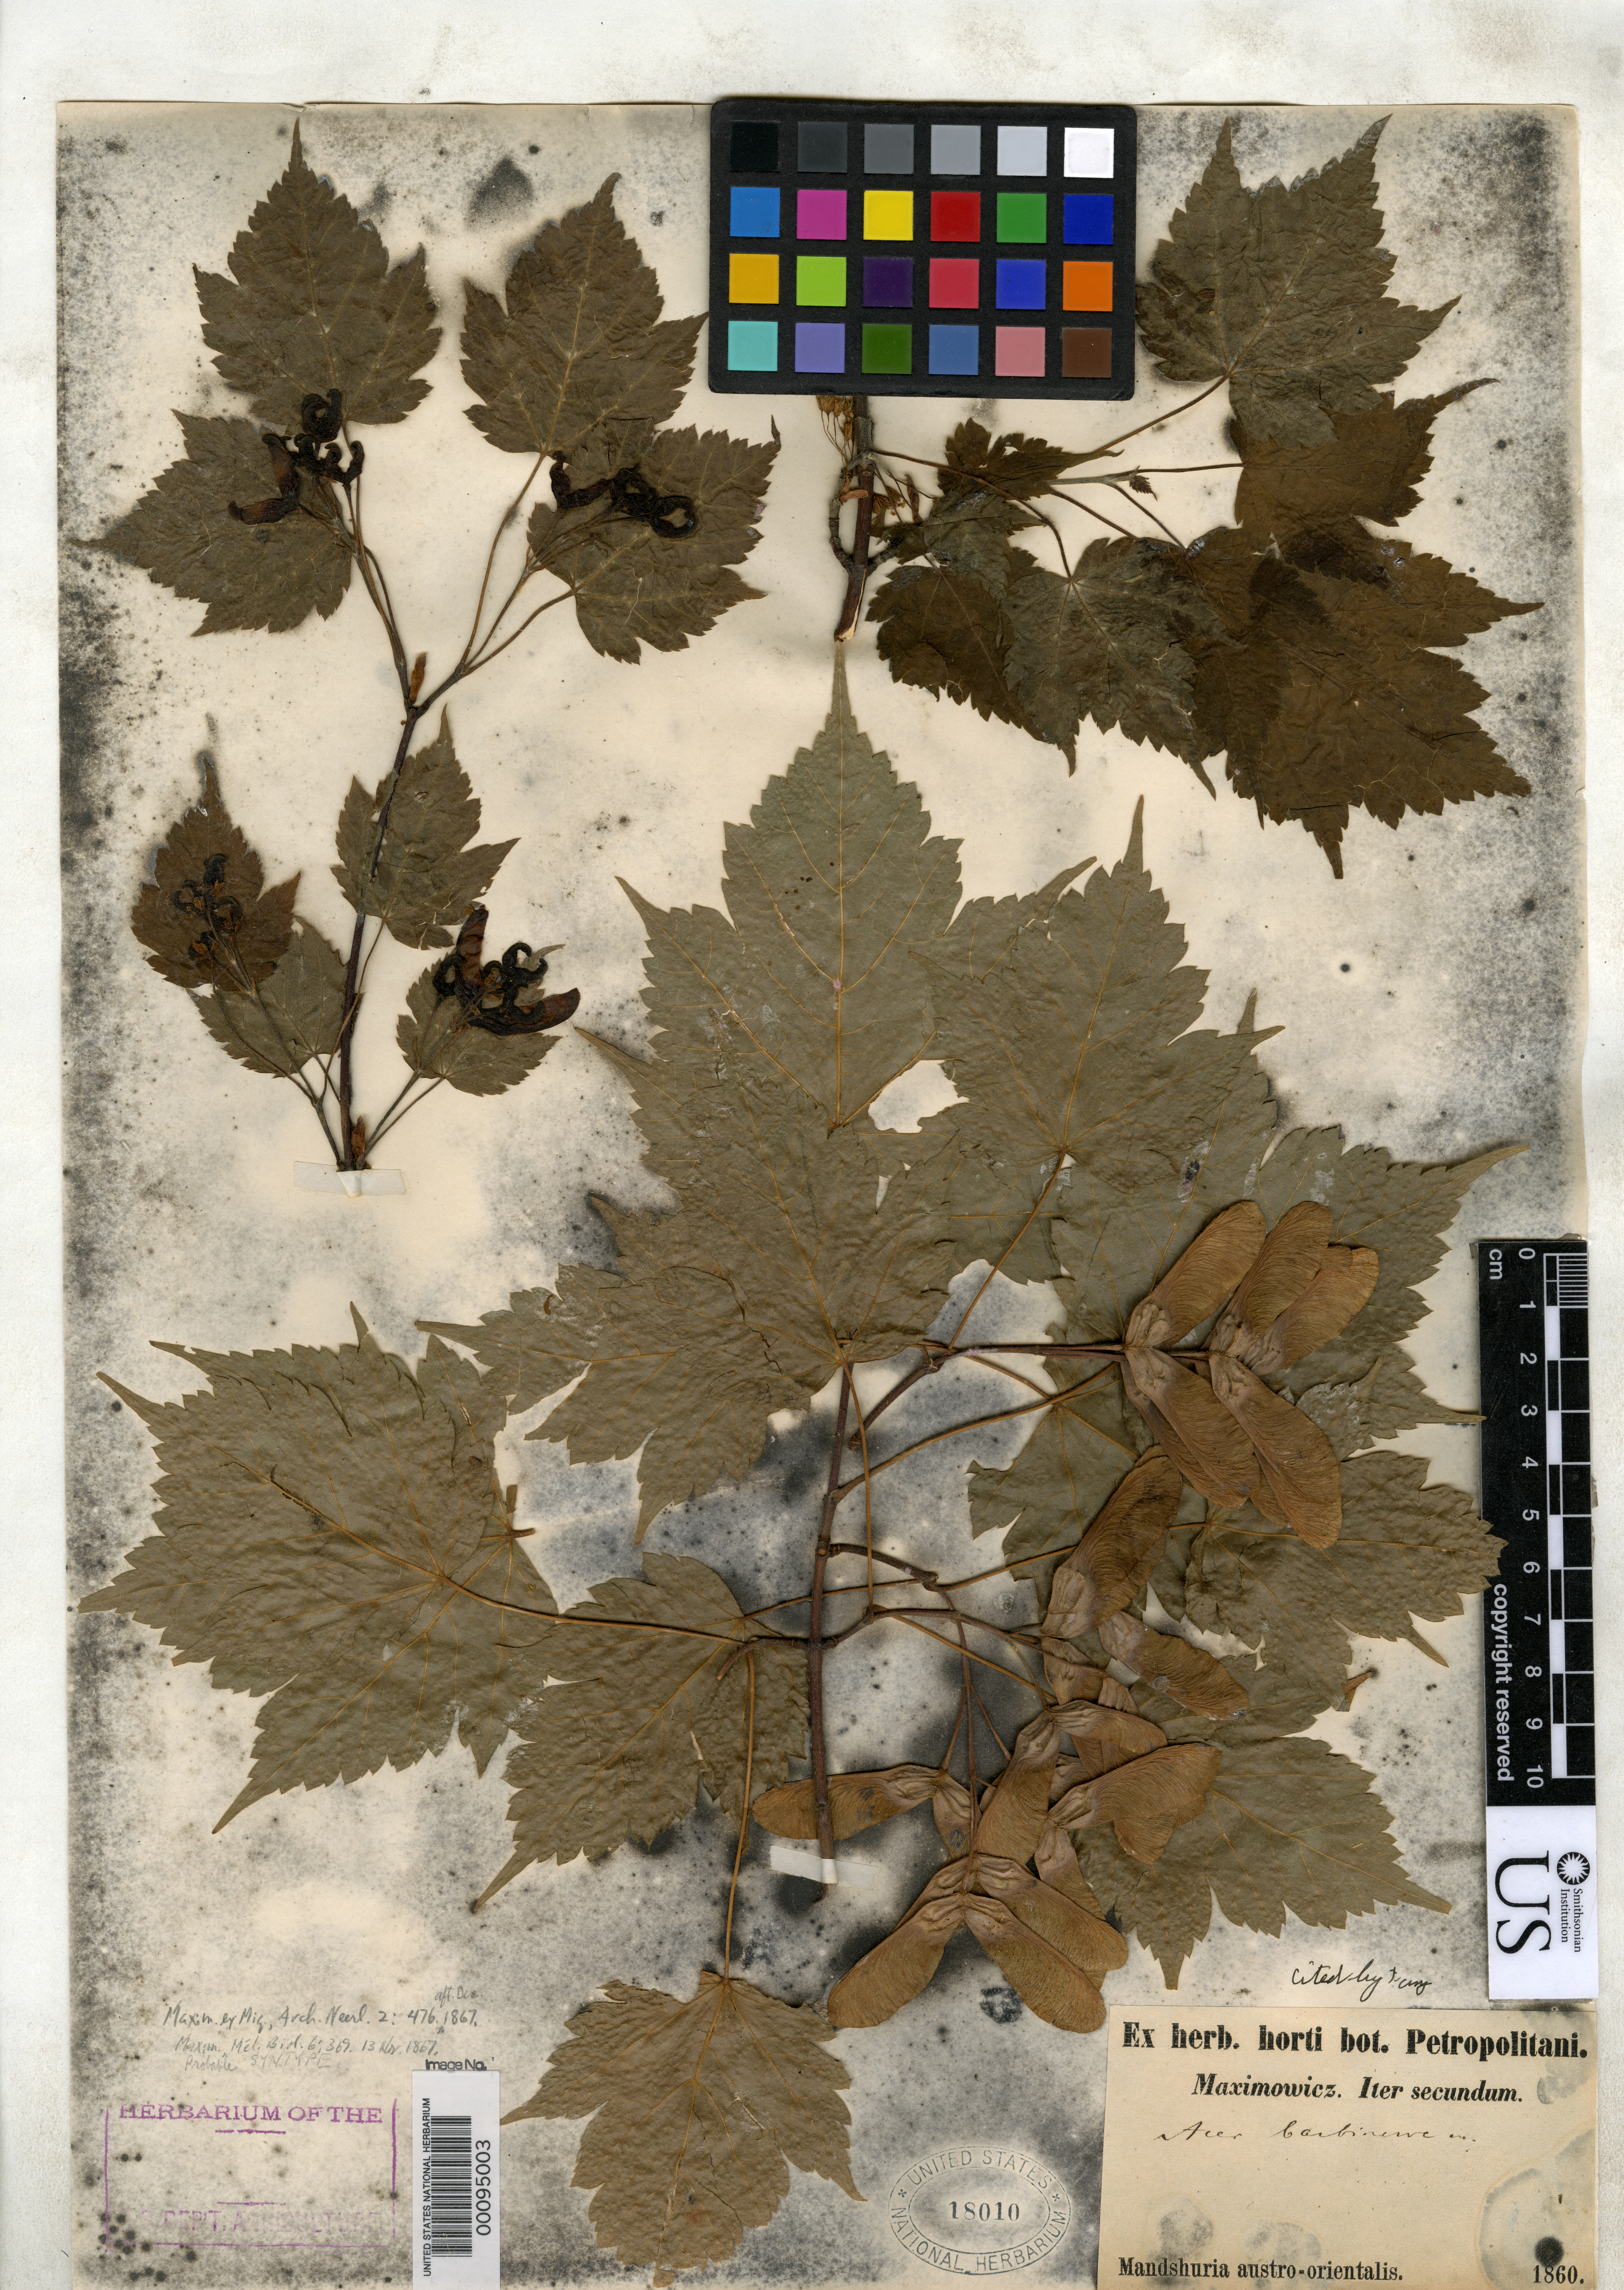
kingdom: Plantae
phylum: Tracheophyta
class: Magnoliopsida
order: Sapindales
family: Sapindaceae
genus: Acer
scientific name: Acer barbinerve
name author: Maxim.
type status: Syntype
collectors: C. J. Maximowicz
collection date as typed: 1860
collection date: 1860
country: China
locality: "Manchuria"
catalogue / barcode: US 18010